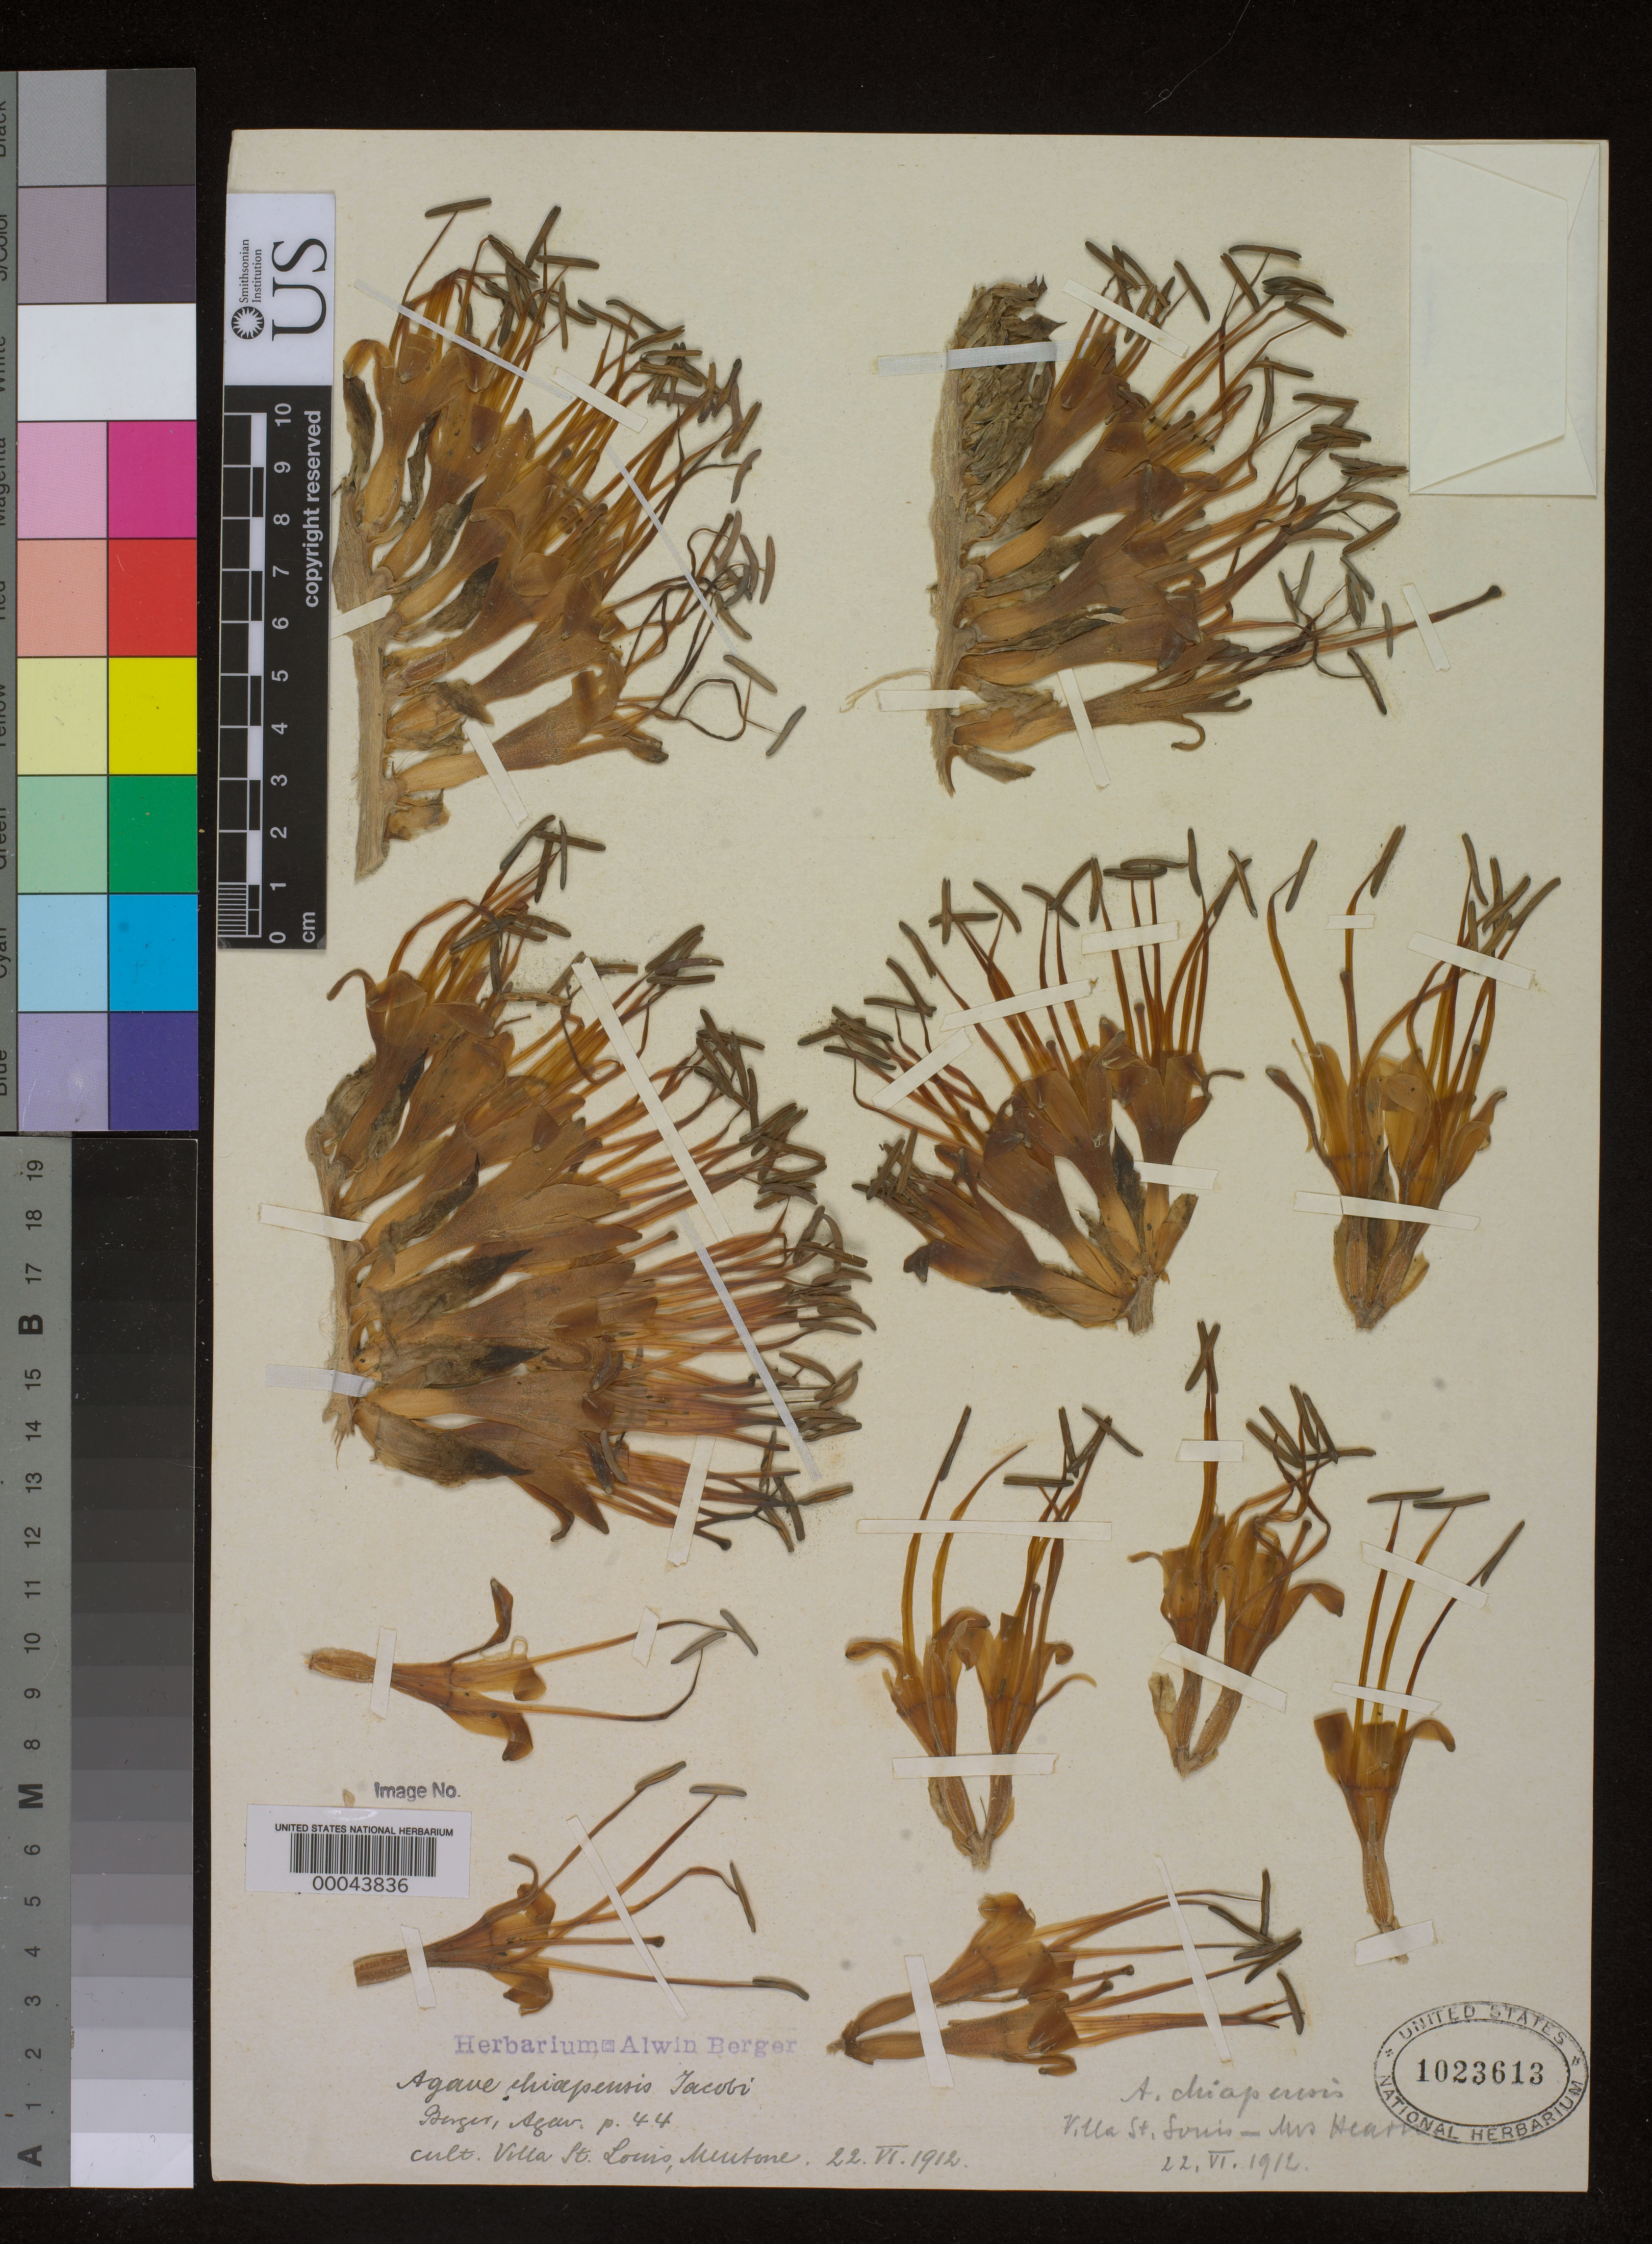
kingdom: Plantae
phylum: Tracheophyta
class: Liliopsida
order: Asparagales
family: Asparagaceae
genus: Agave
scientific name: Agave chiapensis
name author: Jacobi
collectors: ex herb. A. Berger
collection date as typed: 22 Apr 1912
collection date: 1912-04-22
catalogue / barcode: US 1023613